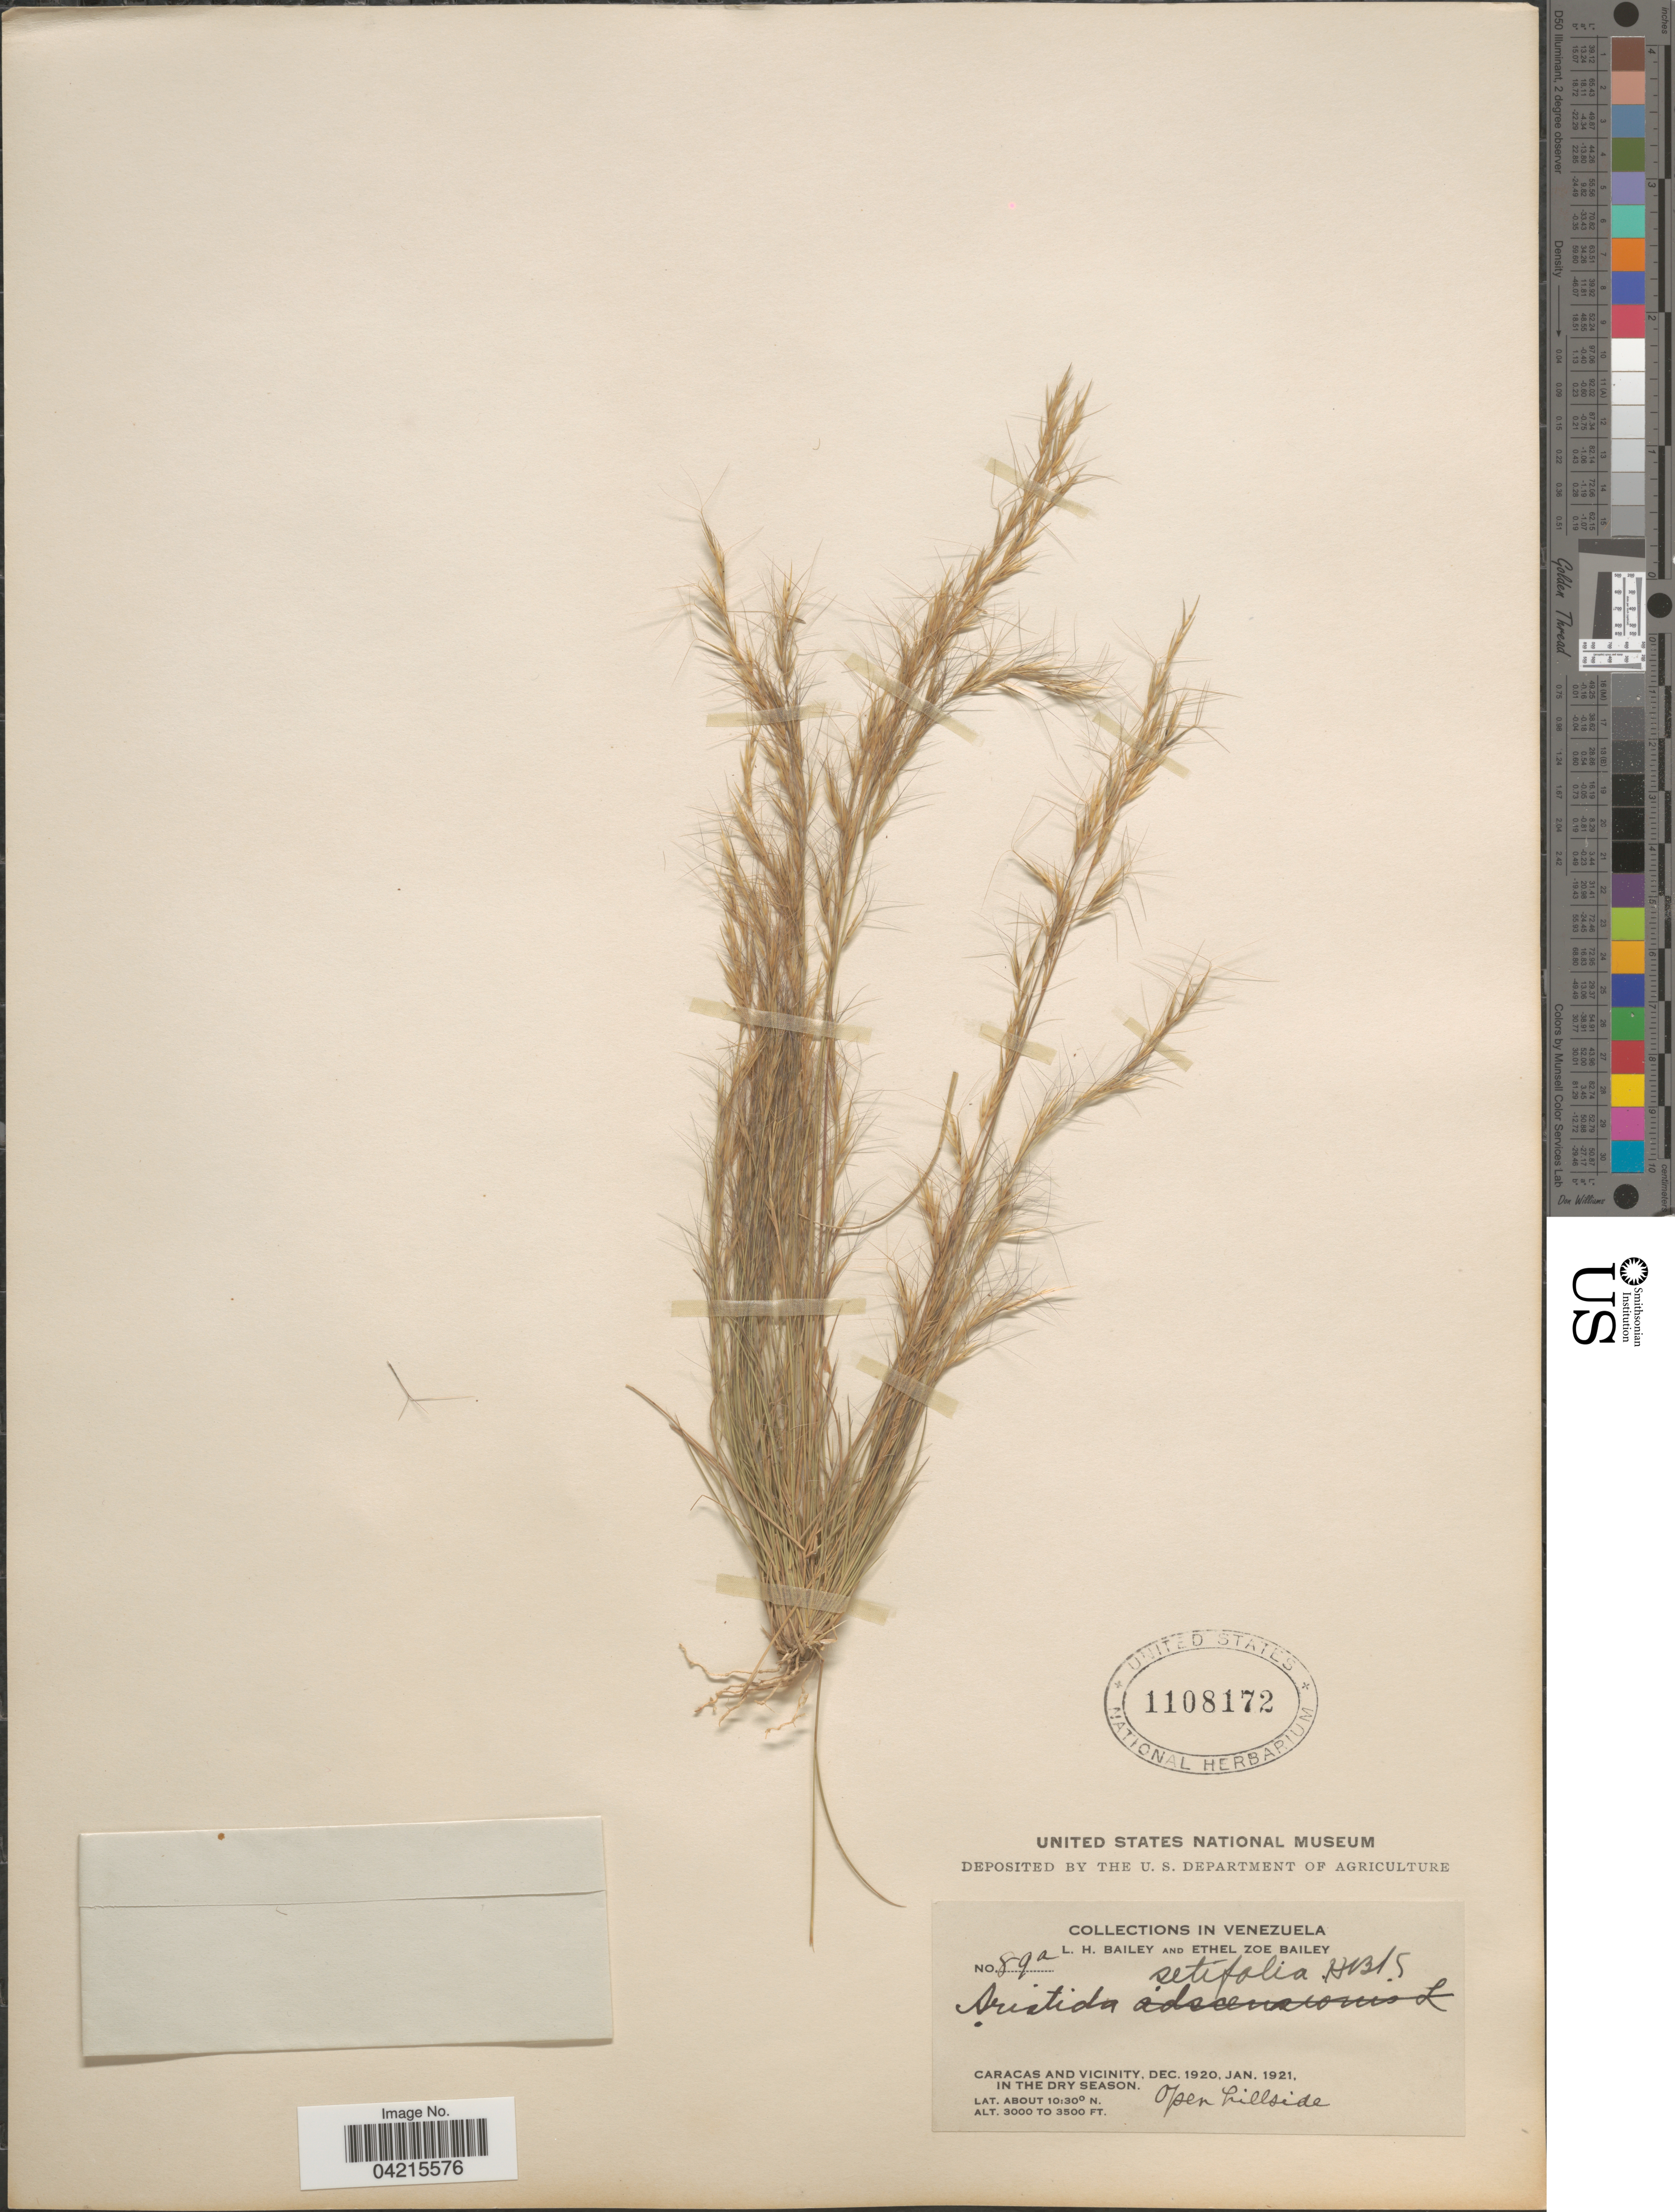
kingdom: Plantae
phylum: Tracheophyta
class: Liliopsida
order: Poales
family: Poaceae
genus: Aristida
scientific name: Aristida setifolia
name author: Kunth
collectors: L. H. Bailey & E. Z. Bailey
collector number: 89a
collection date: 1920-12/1921-01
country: Venezuela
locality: Caracas and Vicinity. In the dry season. Open hillside.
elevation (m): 914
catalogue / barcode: US 1108172